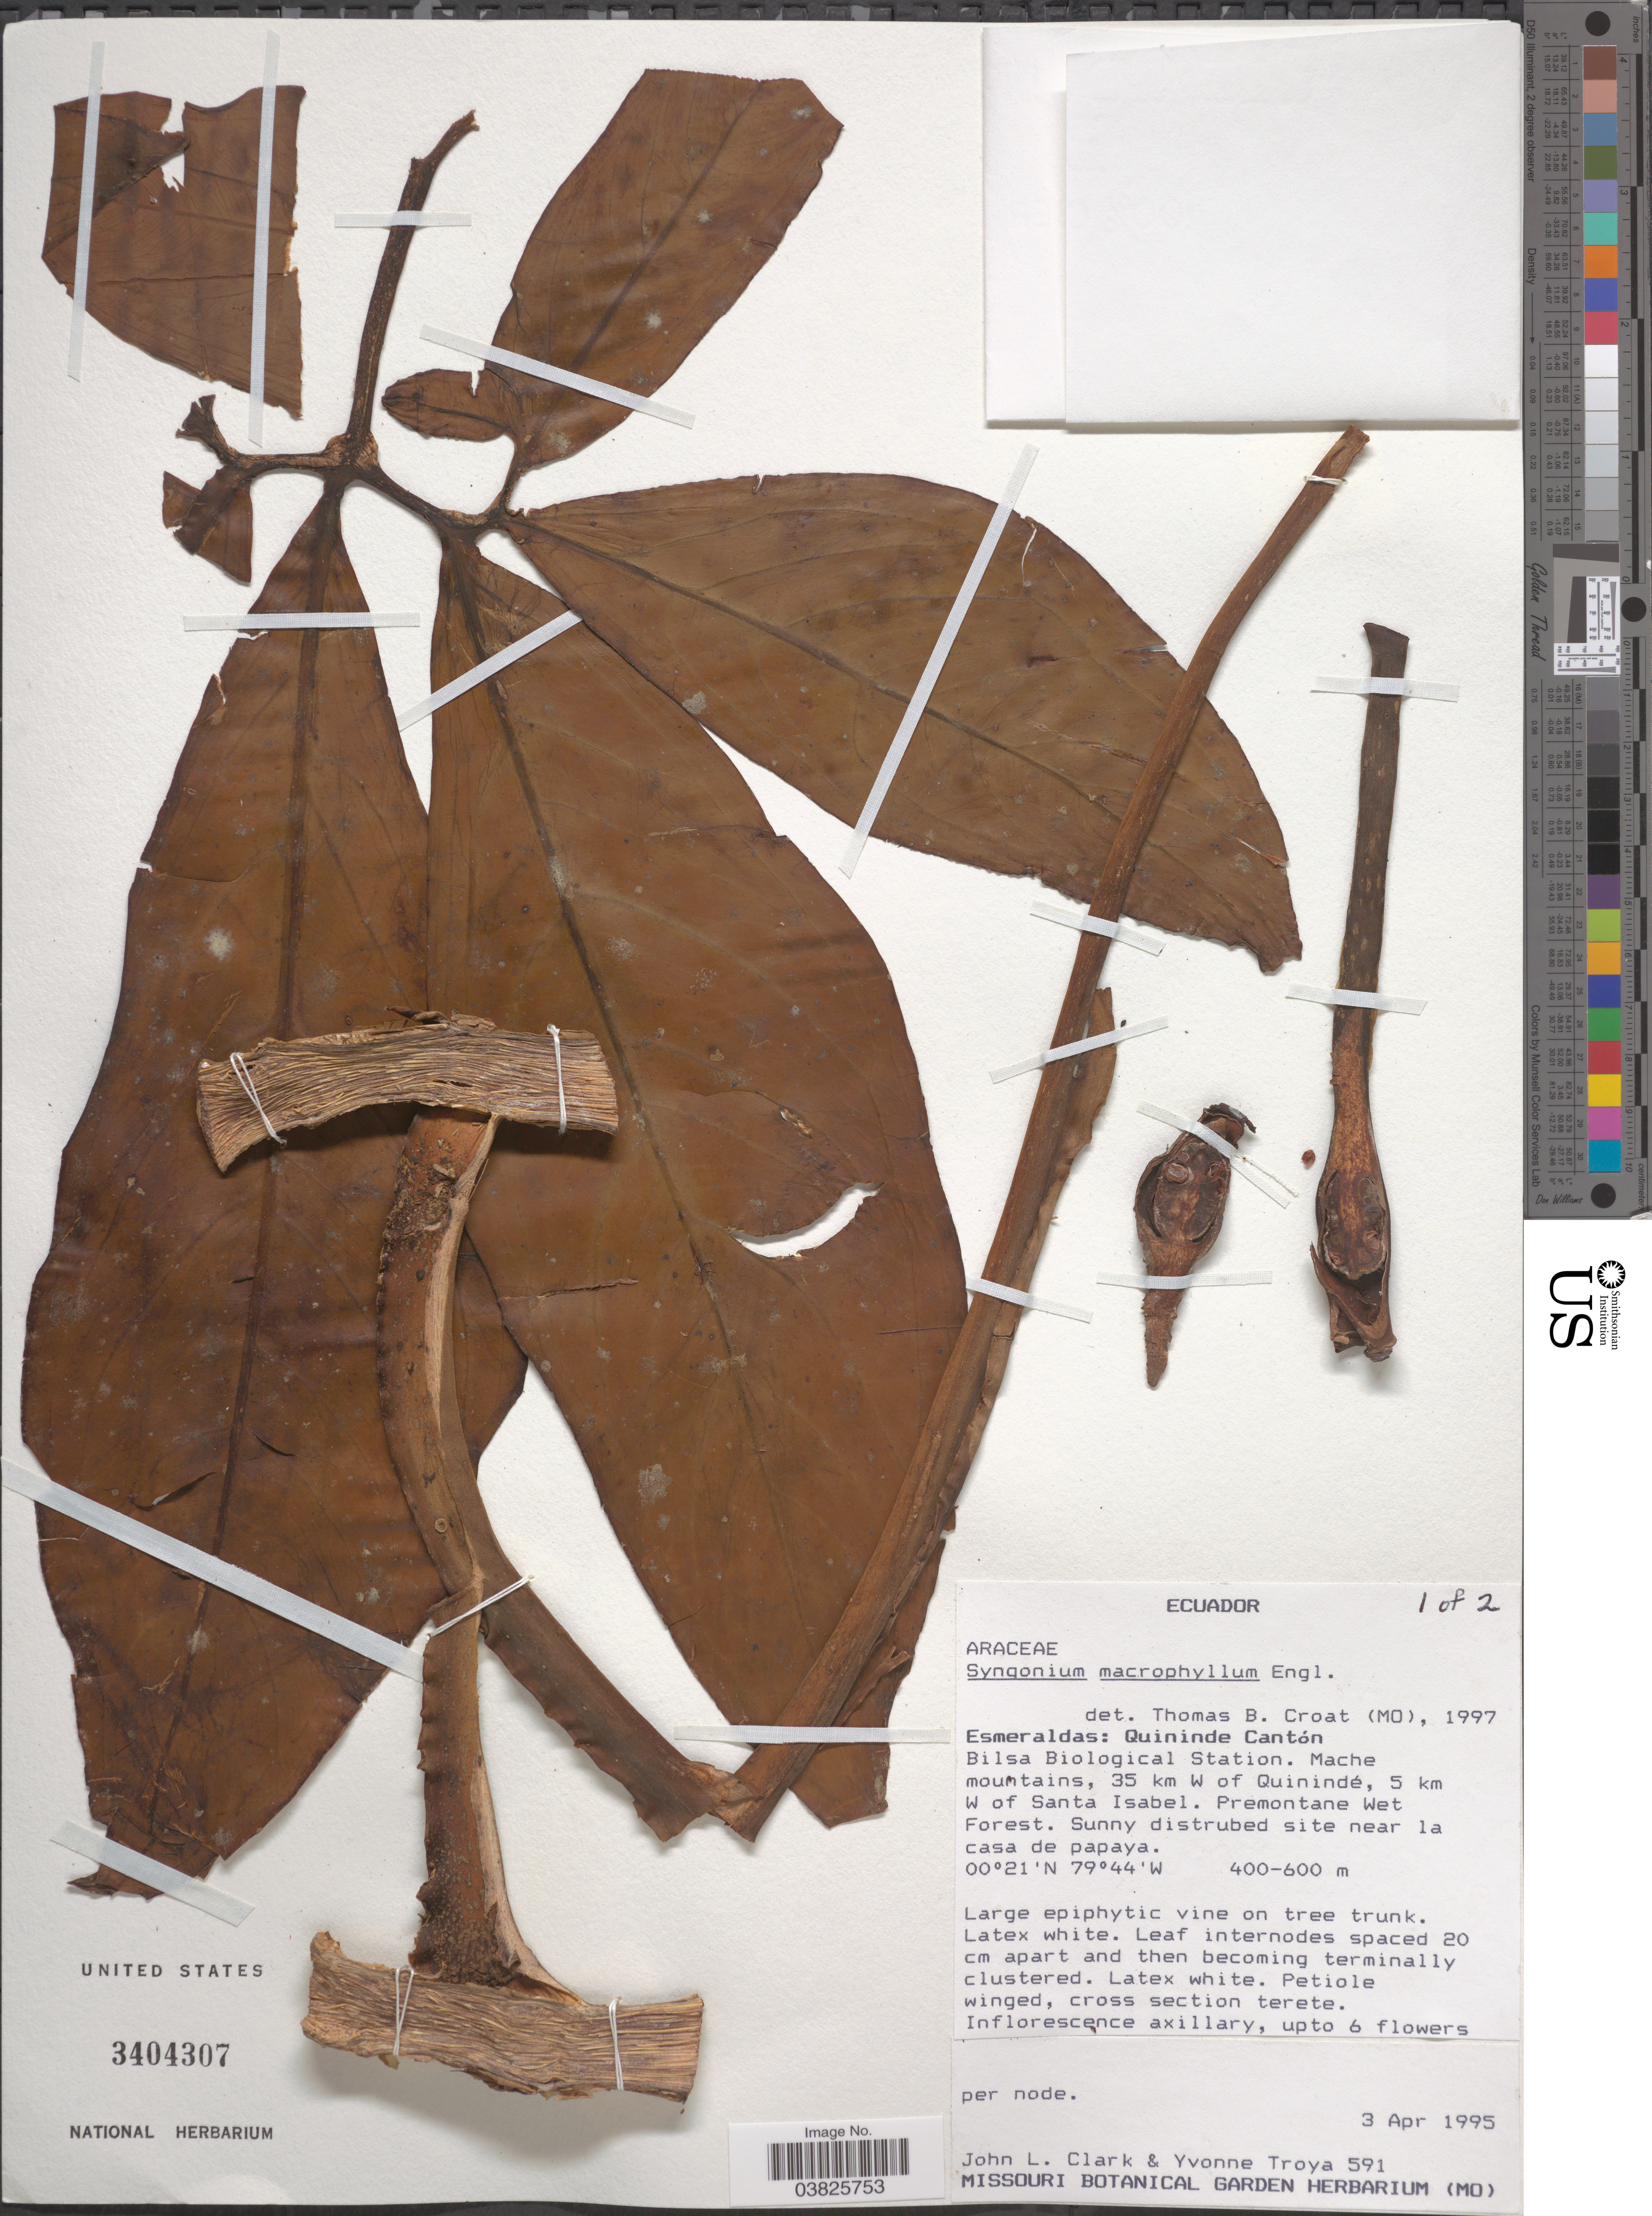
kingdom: Plantae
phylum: Tracheophyta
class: Liliopsida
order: Alismatales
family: Araceae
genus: Syngonium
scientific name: Syngonium macrophyllum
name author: Engl.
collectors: J. L. Clark & Y. Troya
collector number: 591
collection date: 1995-04-03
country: Ecuador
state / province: Esmeraldas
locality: Quininde Cantón. Bilsa Biological Station. Mache mountains, 35 km W of Quinindé, 5 km W of Santa Isabel. Premontane Wet Forest. Sunny disturbed site near la casa de papaya.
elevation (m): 400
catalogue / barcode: US 3404307